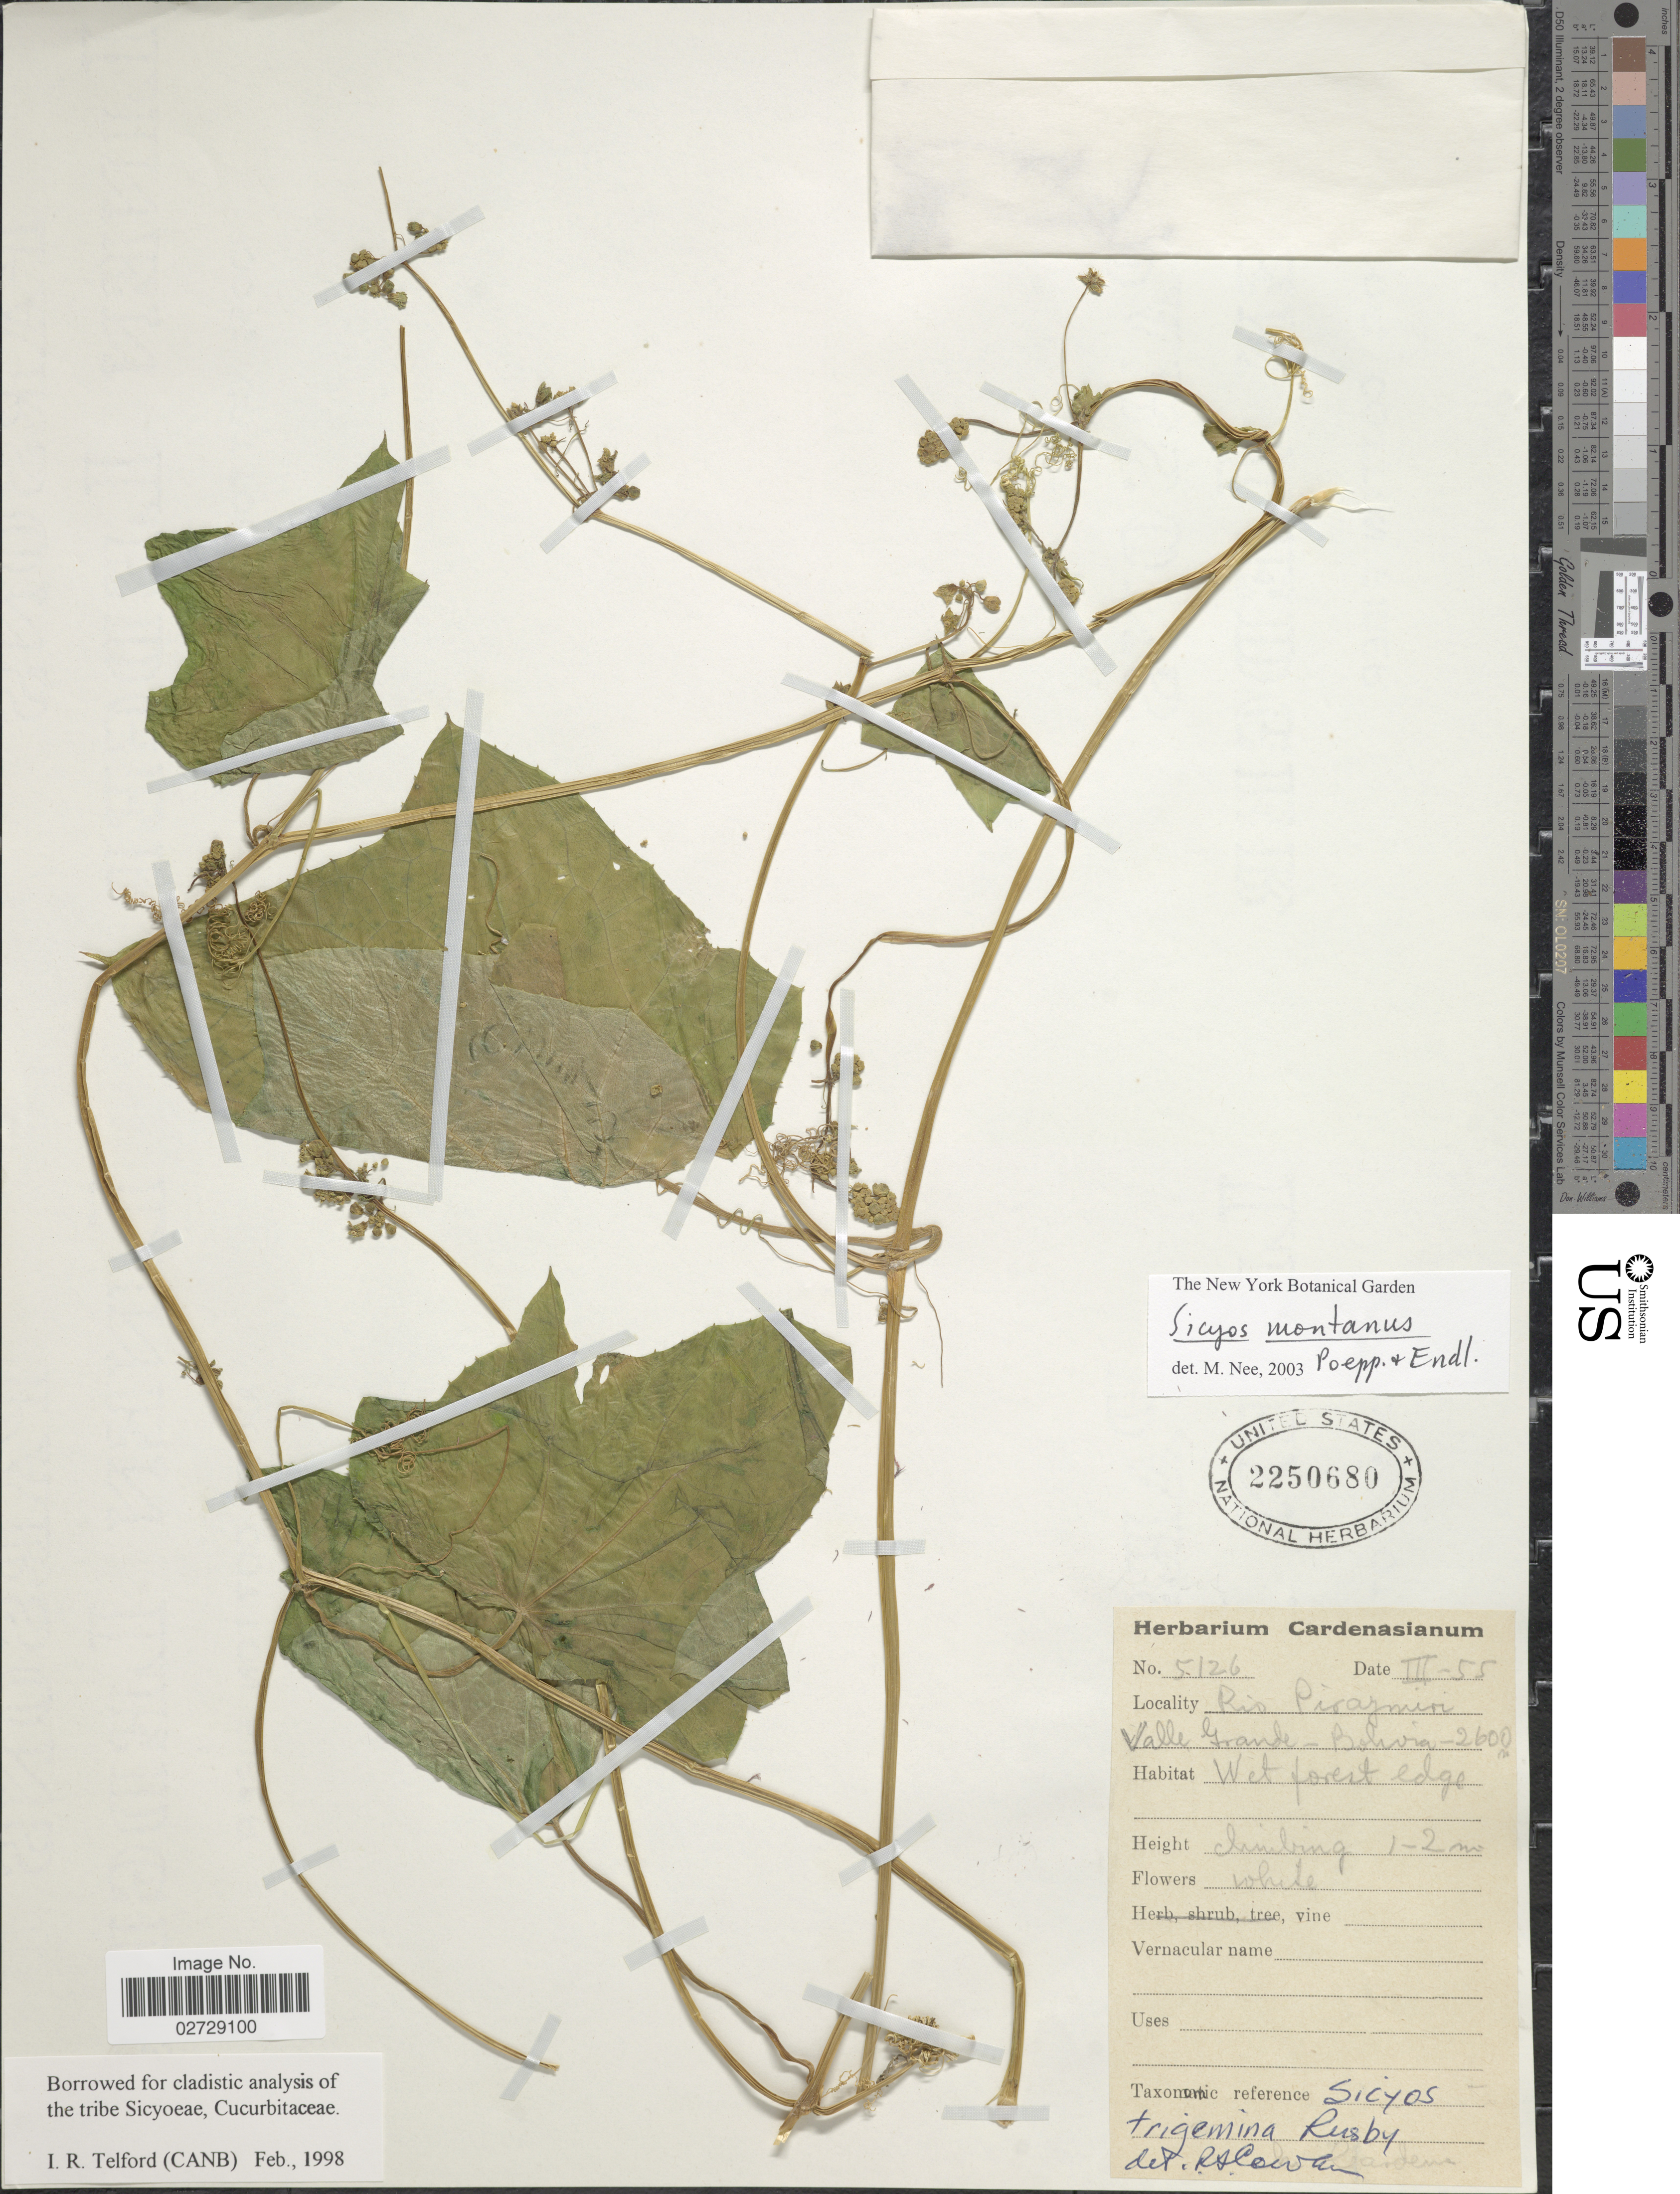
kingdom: Plantae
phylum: Tracheophyta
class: Magnoliopsida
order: Cucurbitales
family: Cucurbitaceae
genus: Sicyos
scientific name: Sicyos montanus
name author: Poepp. & Endl.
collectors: M. Cárdenas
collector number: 5126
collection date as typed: Transcribed d/m/y: /3/55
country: Bolivia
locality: Rio Piragmiri - Valle Grande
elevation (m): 2600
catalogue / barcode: US 2250680